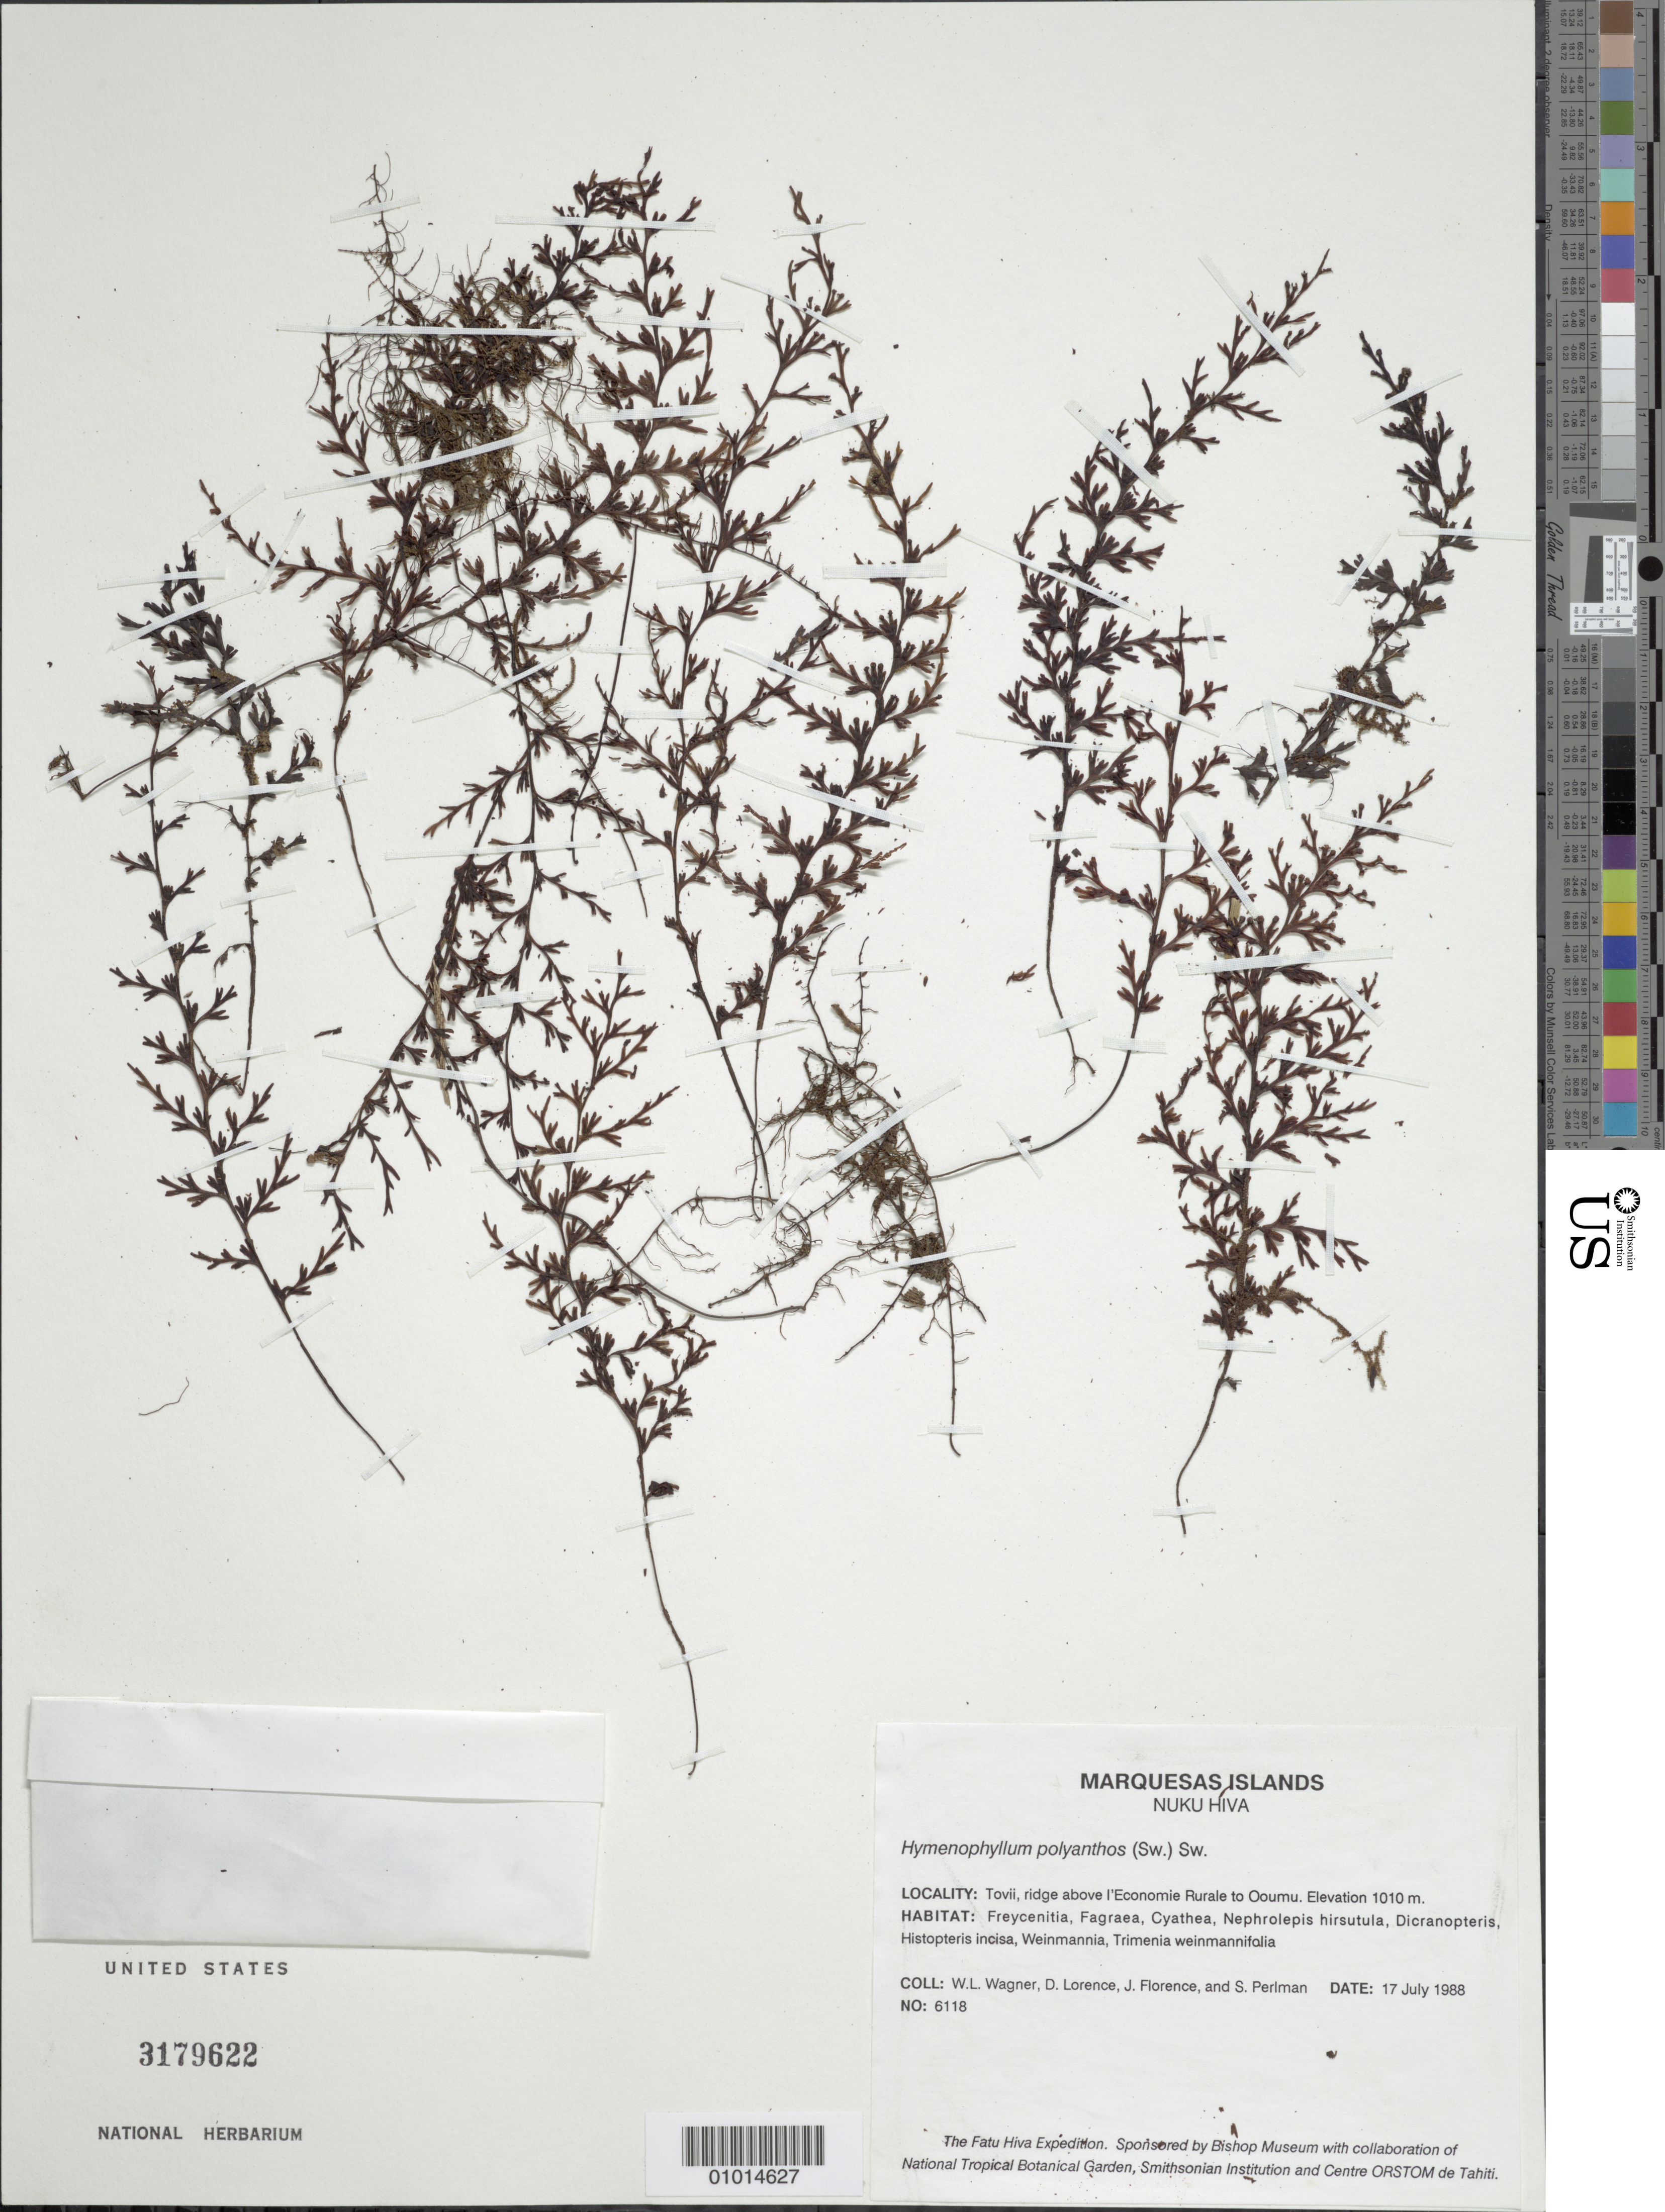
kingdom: Plantae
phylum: Tracheophyta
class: Polypodiopsida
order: Hymenophyllales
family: Hymenophyllaceae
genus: Hymenophyllum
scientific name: Hymenophyllum polyanthos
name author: (Sw.) Sw.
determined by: Florence, J.; Wagner, W. L.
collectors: W. L. Wagner, D. Lorence, J. Florence & S. P. Perlman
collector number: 6118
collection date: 1988-07-17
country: French Polynesia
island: Nuku Hiva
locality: Toovii, ridge above l'Economie Rurale to Ooumu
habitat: Freycenitia, Fagraea, Cyathea, Nephrolepis hirsutula, Dicranopteris, Histopteris incisa, Weinmannia, Trimenia weinmannifolia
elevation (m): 1010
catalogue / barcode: US 3179622